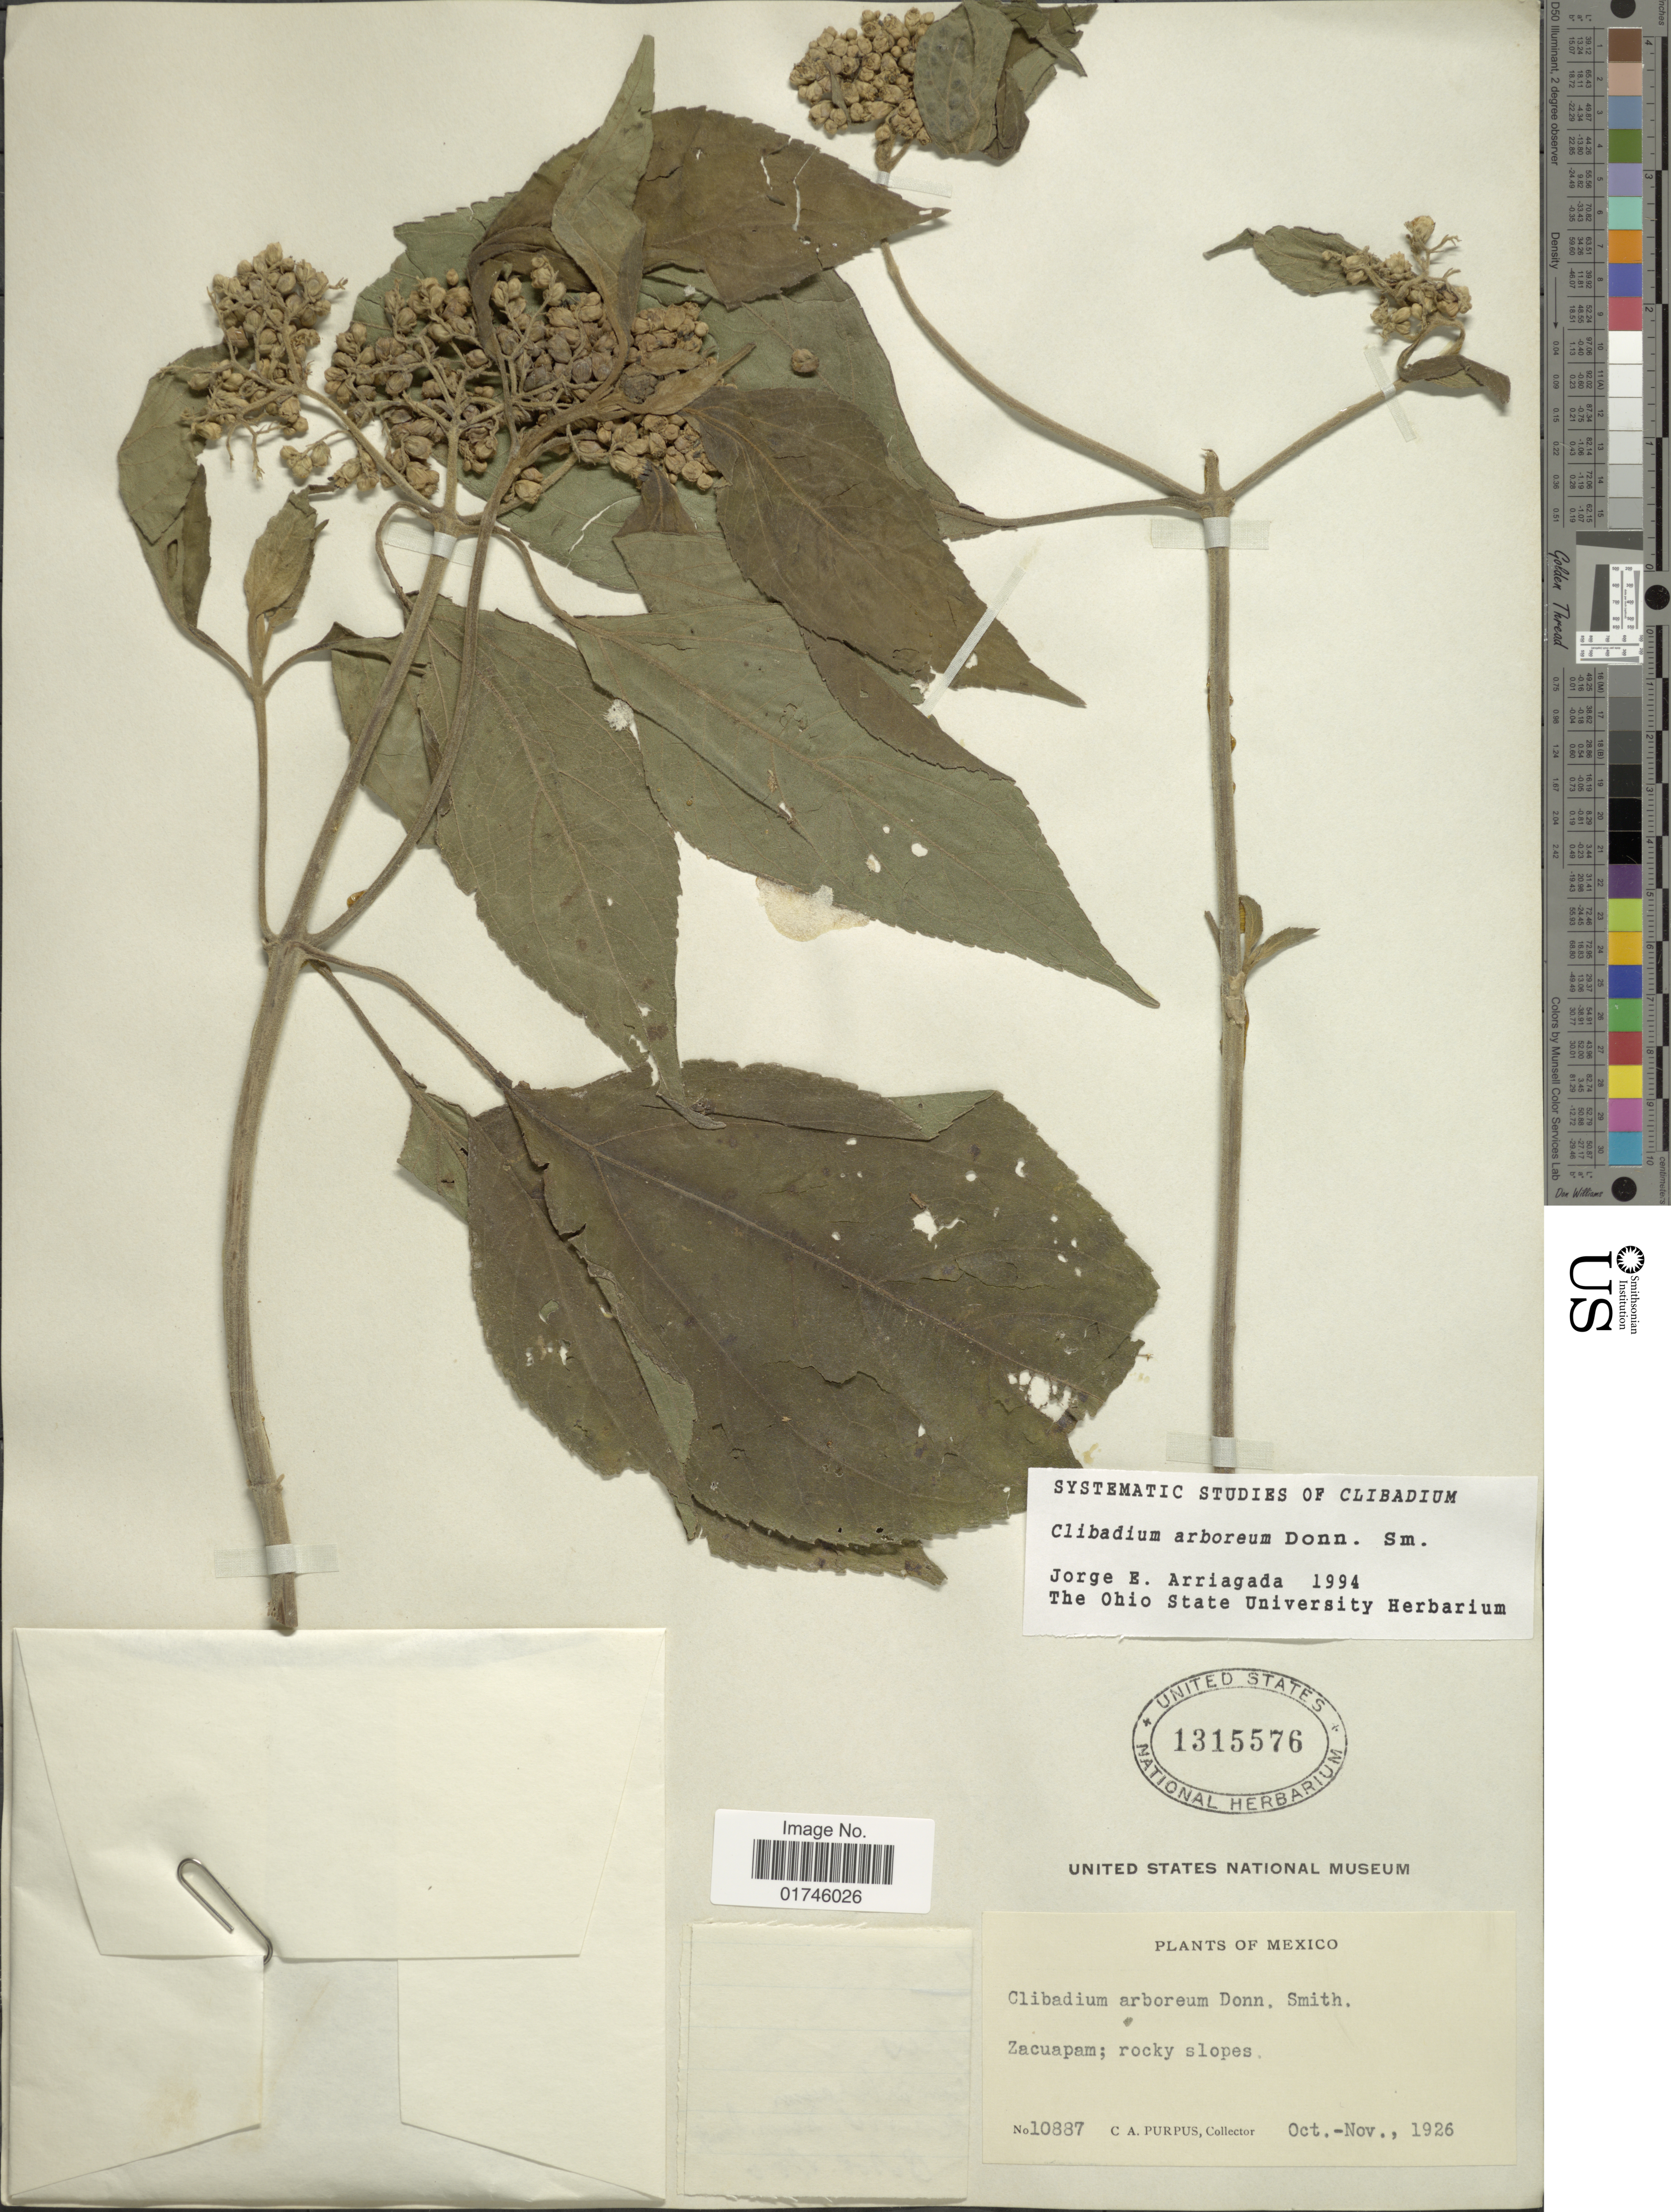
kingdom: Plantae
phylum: Tracheophyta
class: Magnoliopsida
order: Asterales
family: Asteraceae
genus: Clibadium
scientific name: Clibadium arboreum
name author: Donn. Sm.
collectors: C. A. Purpus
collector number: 10887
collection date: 1926-10/1926-11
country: Mexico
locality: Zacuapam; rocky slopes.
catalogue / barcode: US 1315576